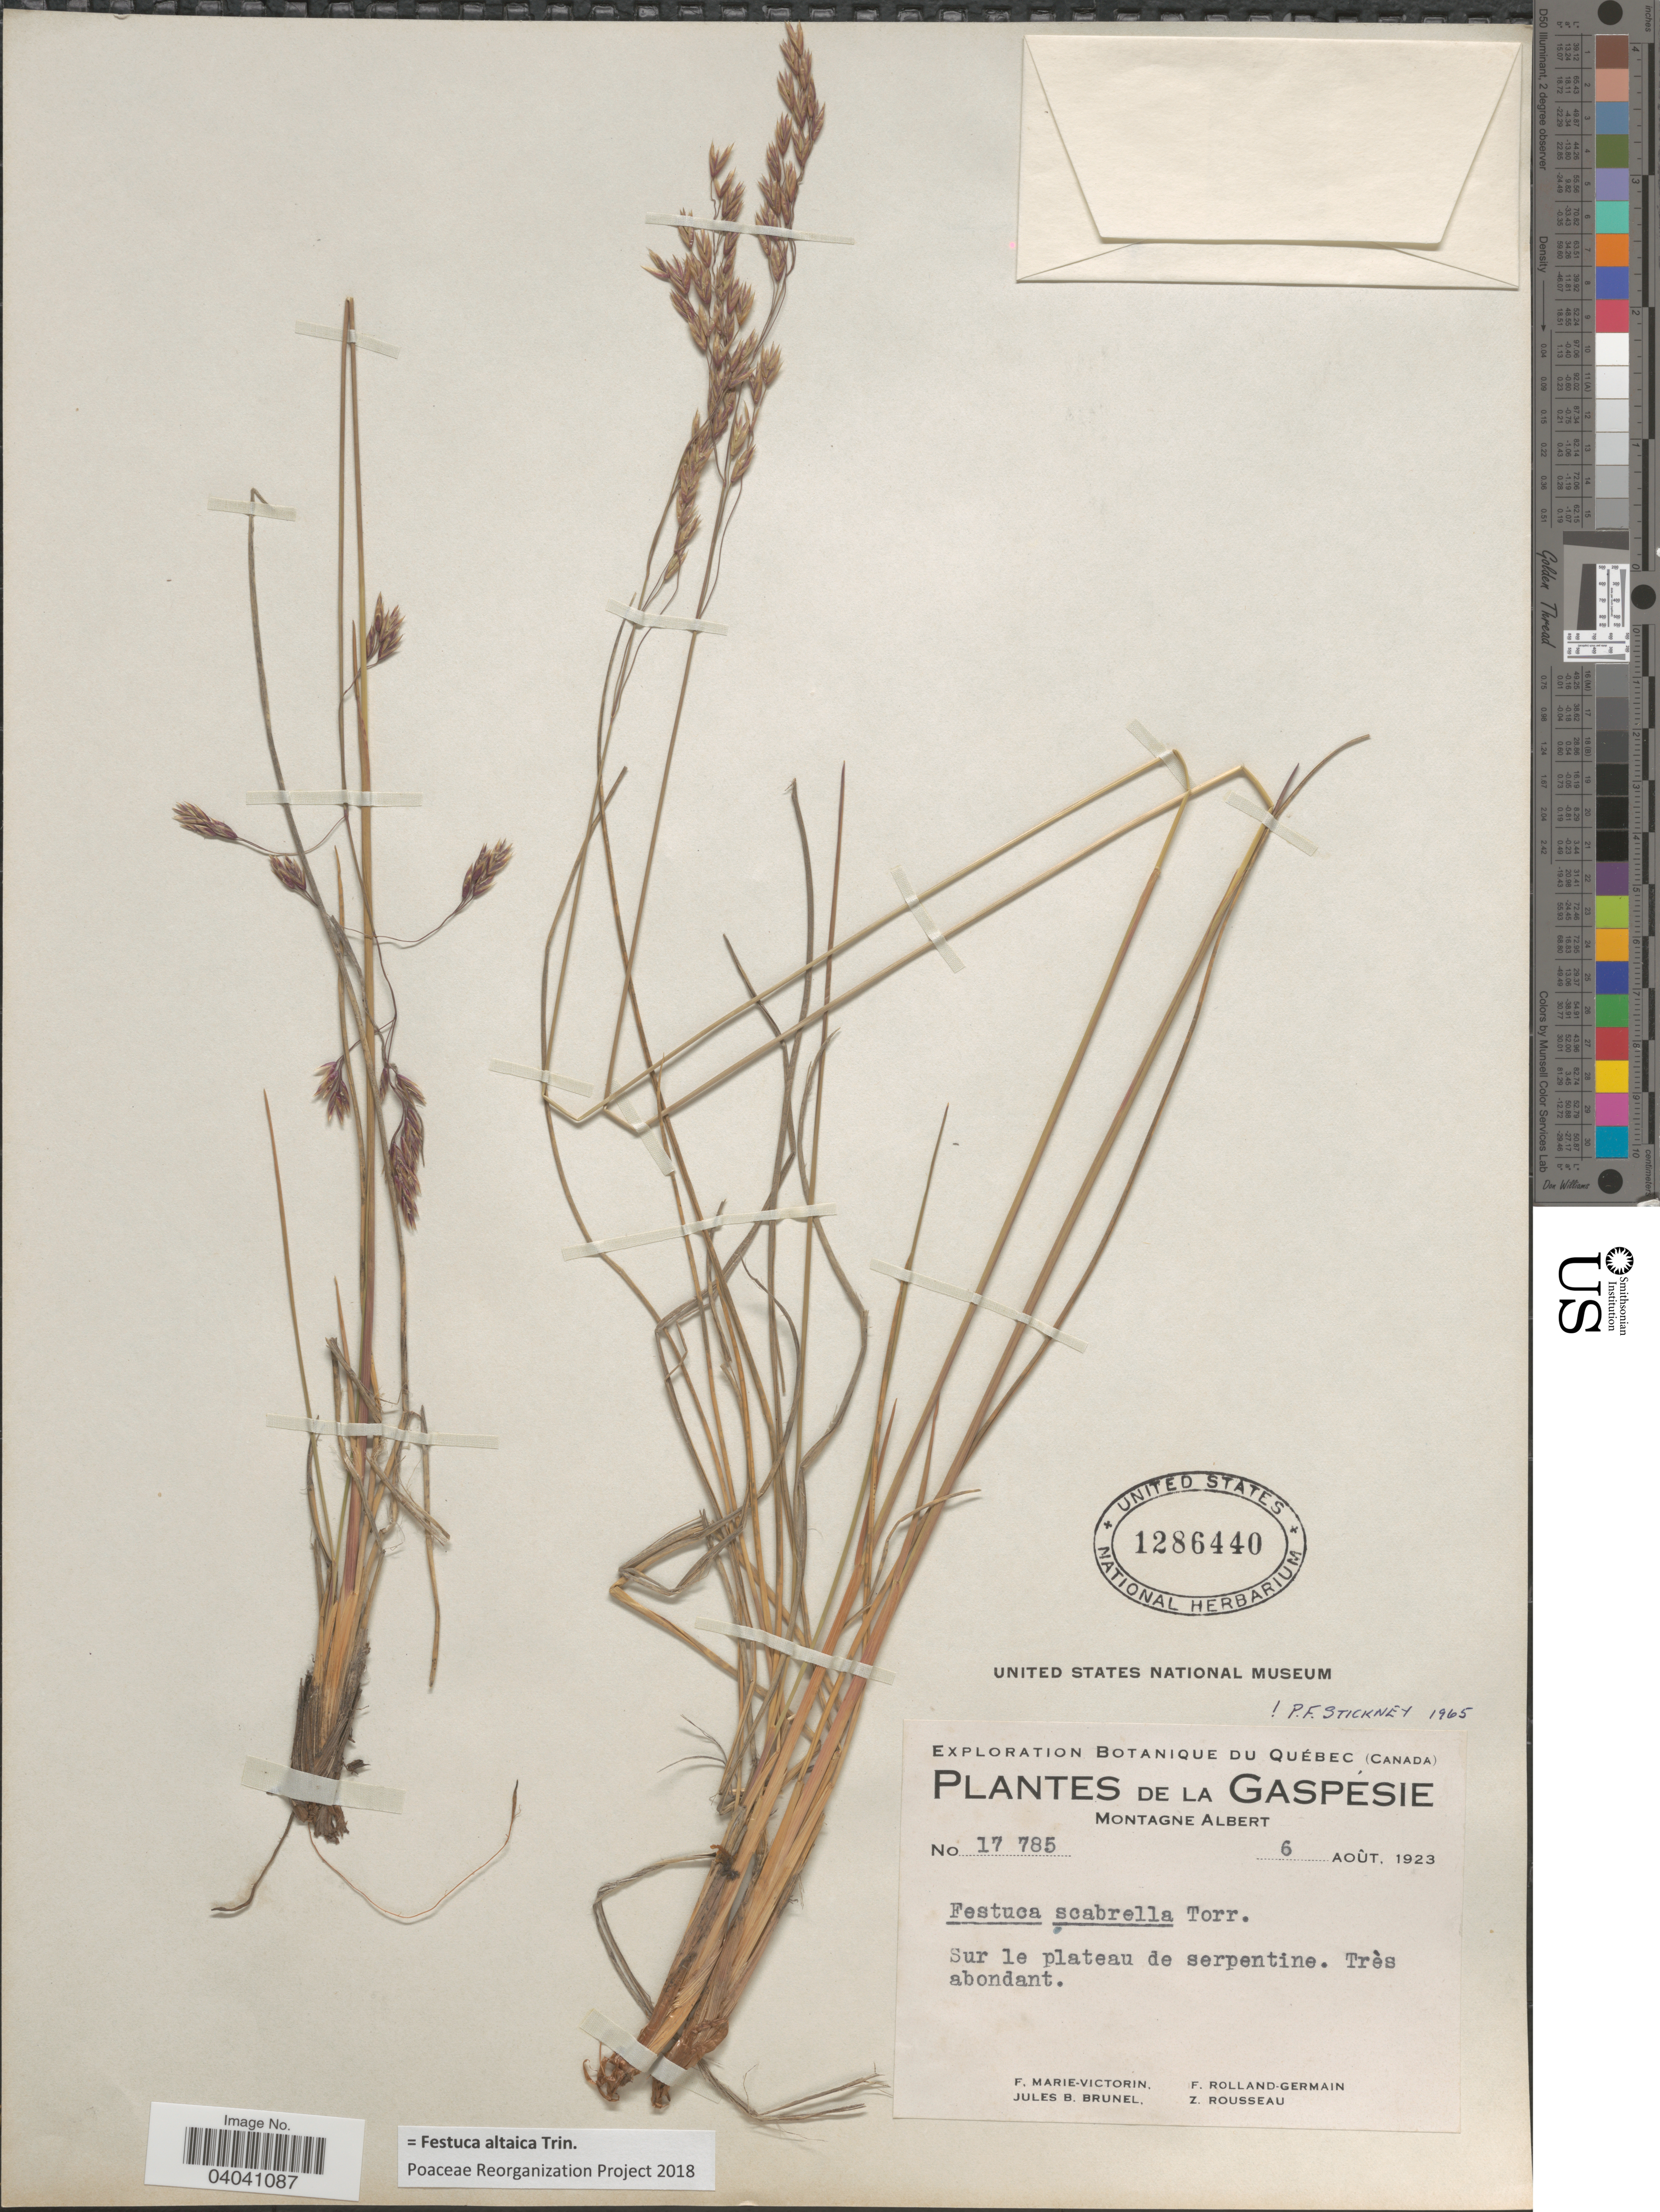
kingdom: Plantae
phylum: Tracheophyta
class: Liliopsida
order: Poales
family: Poaceae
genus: Festuca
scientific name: Festuca altaica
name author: Trin.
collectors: F. Marie-Victorin, Rolland-Germain, J. Brunel & Z. Rousseau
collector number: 17785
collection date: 1923-08-06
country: Canada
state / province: Quebec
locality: La Gaspésie. Montagne Albert.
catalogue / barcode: US 1286440